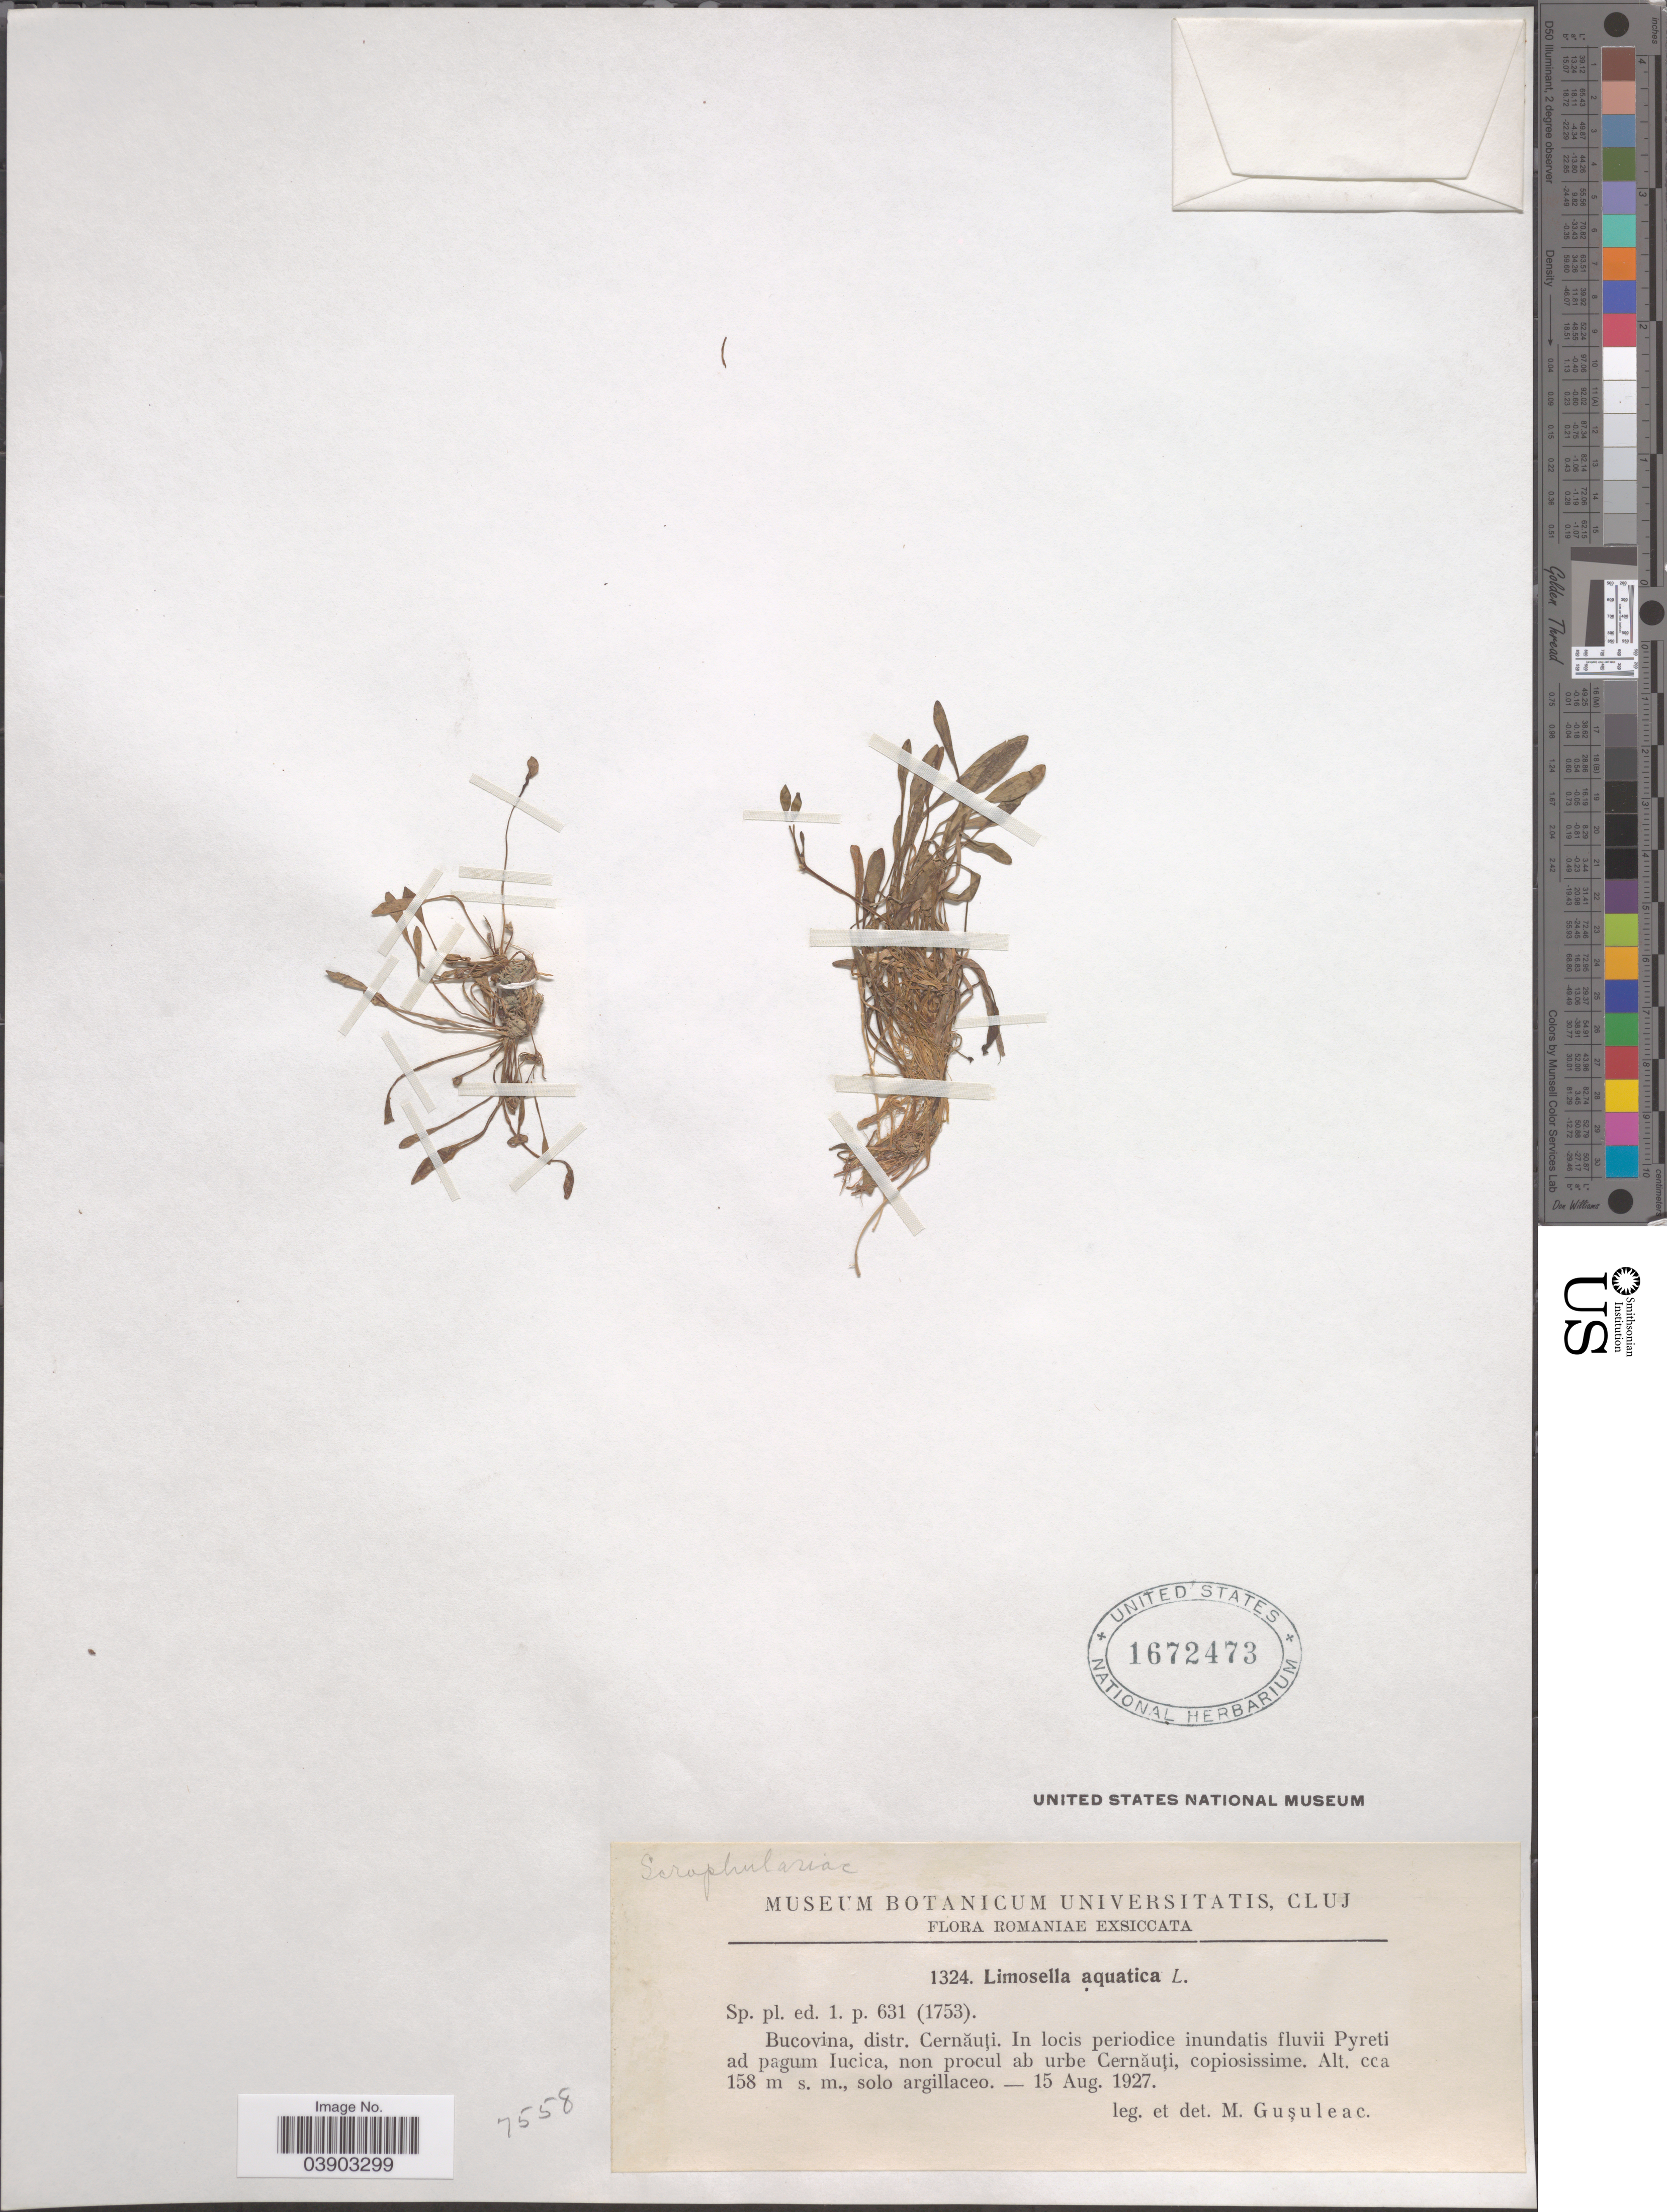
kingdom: Plantae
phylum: Tracheophyta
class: Magnoliopsida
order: Lamiales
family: Scrophulariaceae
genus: Limosella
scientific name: Limosella aquatica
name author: L.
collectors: M. Guşuleac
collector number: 1324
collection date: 1927-08-15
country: Romania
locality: Bucovina, distr. Cernâuti. In locis periodice inundatis fluvii Pyreti ad pagum lucica, non procul ab urbe Cernâuti, copiosissime.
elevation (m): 158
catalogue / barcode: US 1672473